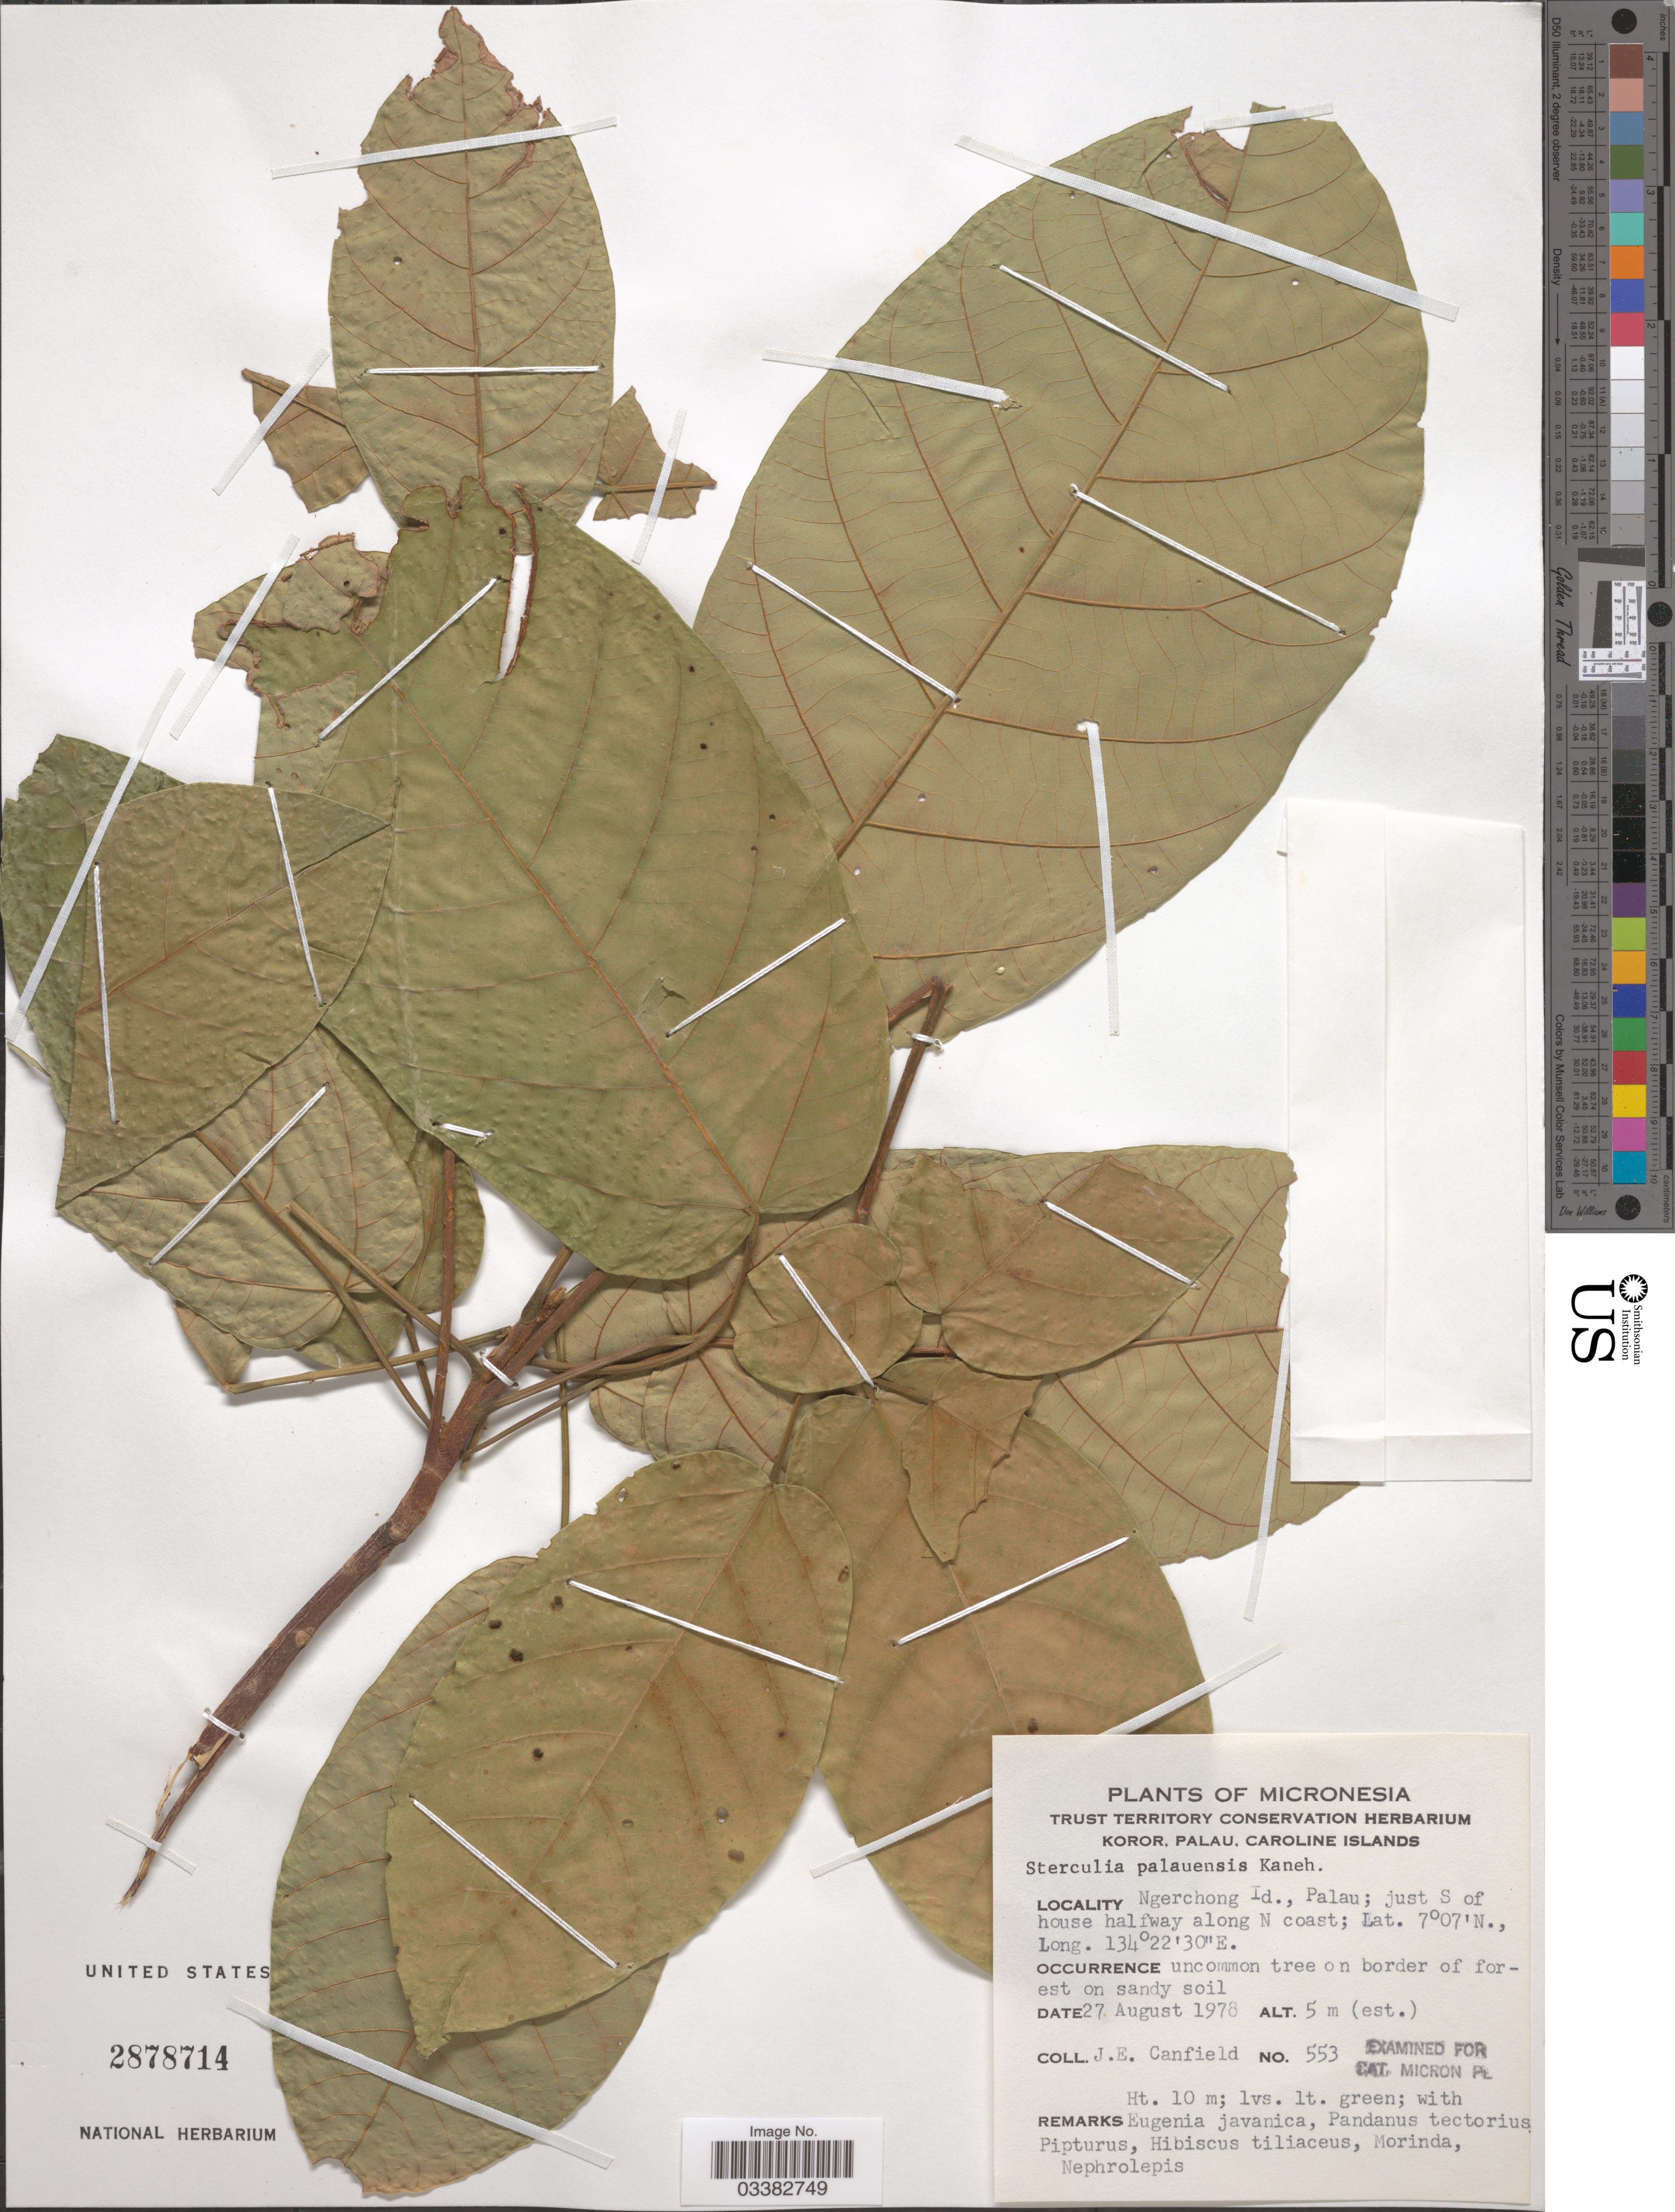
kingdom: Plantae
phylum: Tracheophyta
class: Magnoliopsida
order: Malvales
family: Malvaceae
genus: Sterculia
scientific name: Sterculia palauensis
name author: Kaneh.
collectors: J. E. Canfield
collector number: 553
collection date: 1978-08-27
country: Palau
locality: Micronesia. Ngerchong Id., Palau; just S of house halfway along N coast.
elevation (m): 5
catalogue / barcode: US 2878714